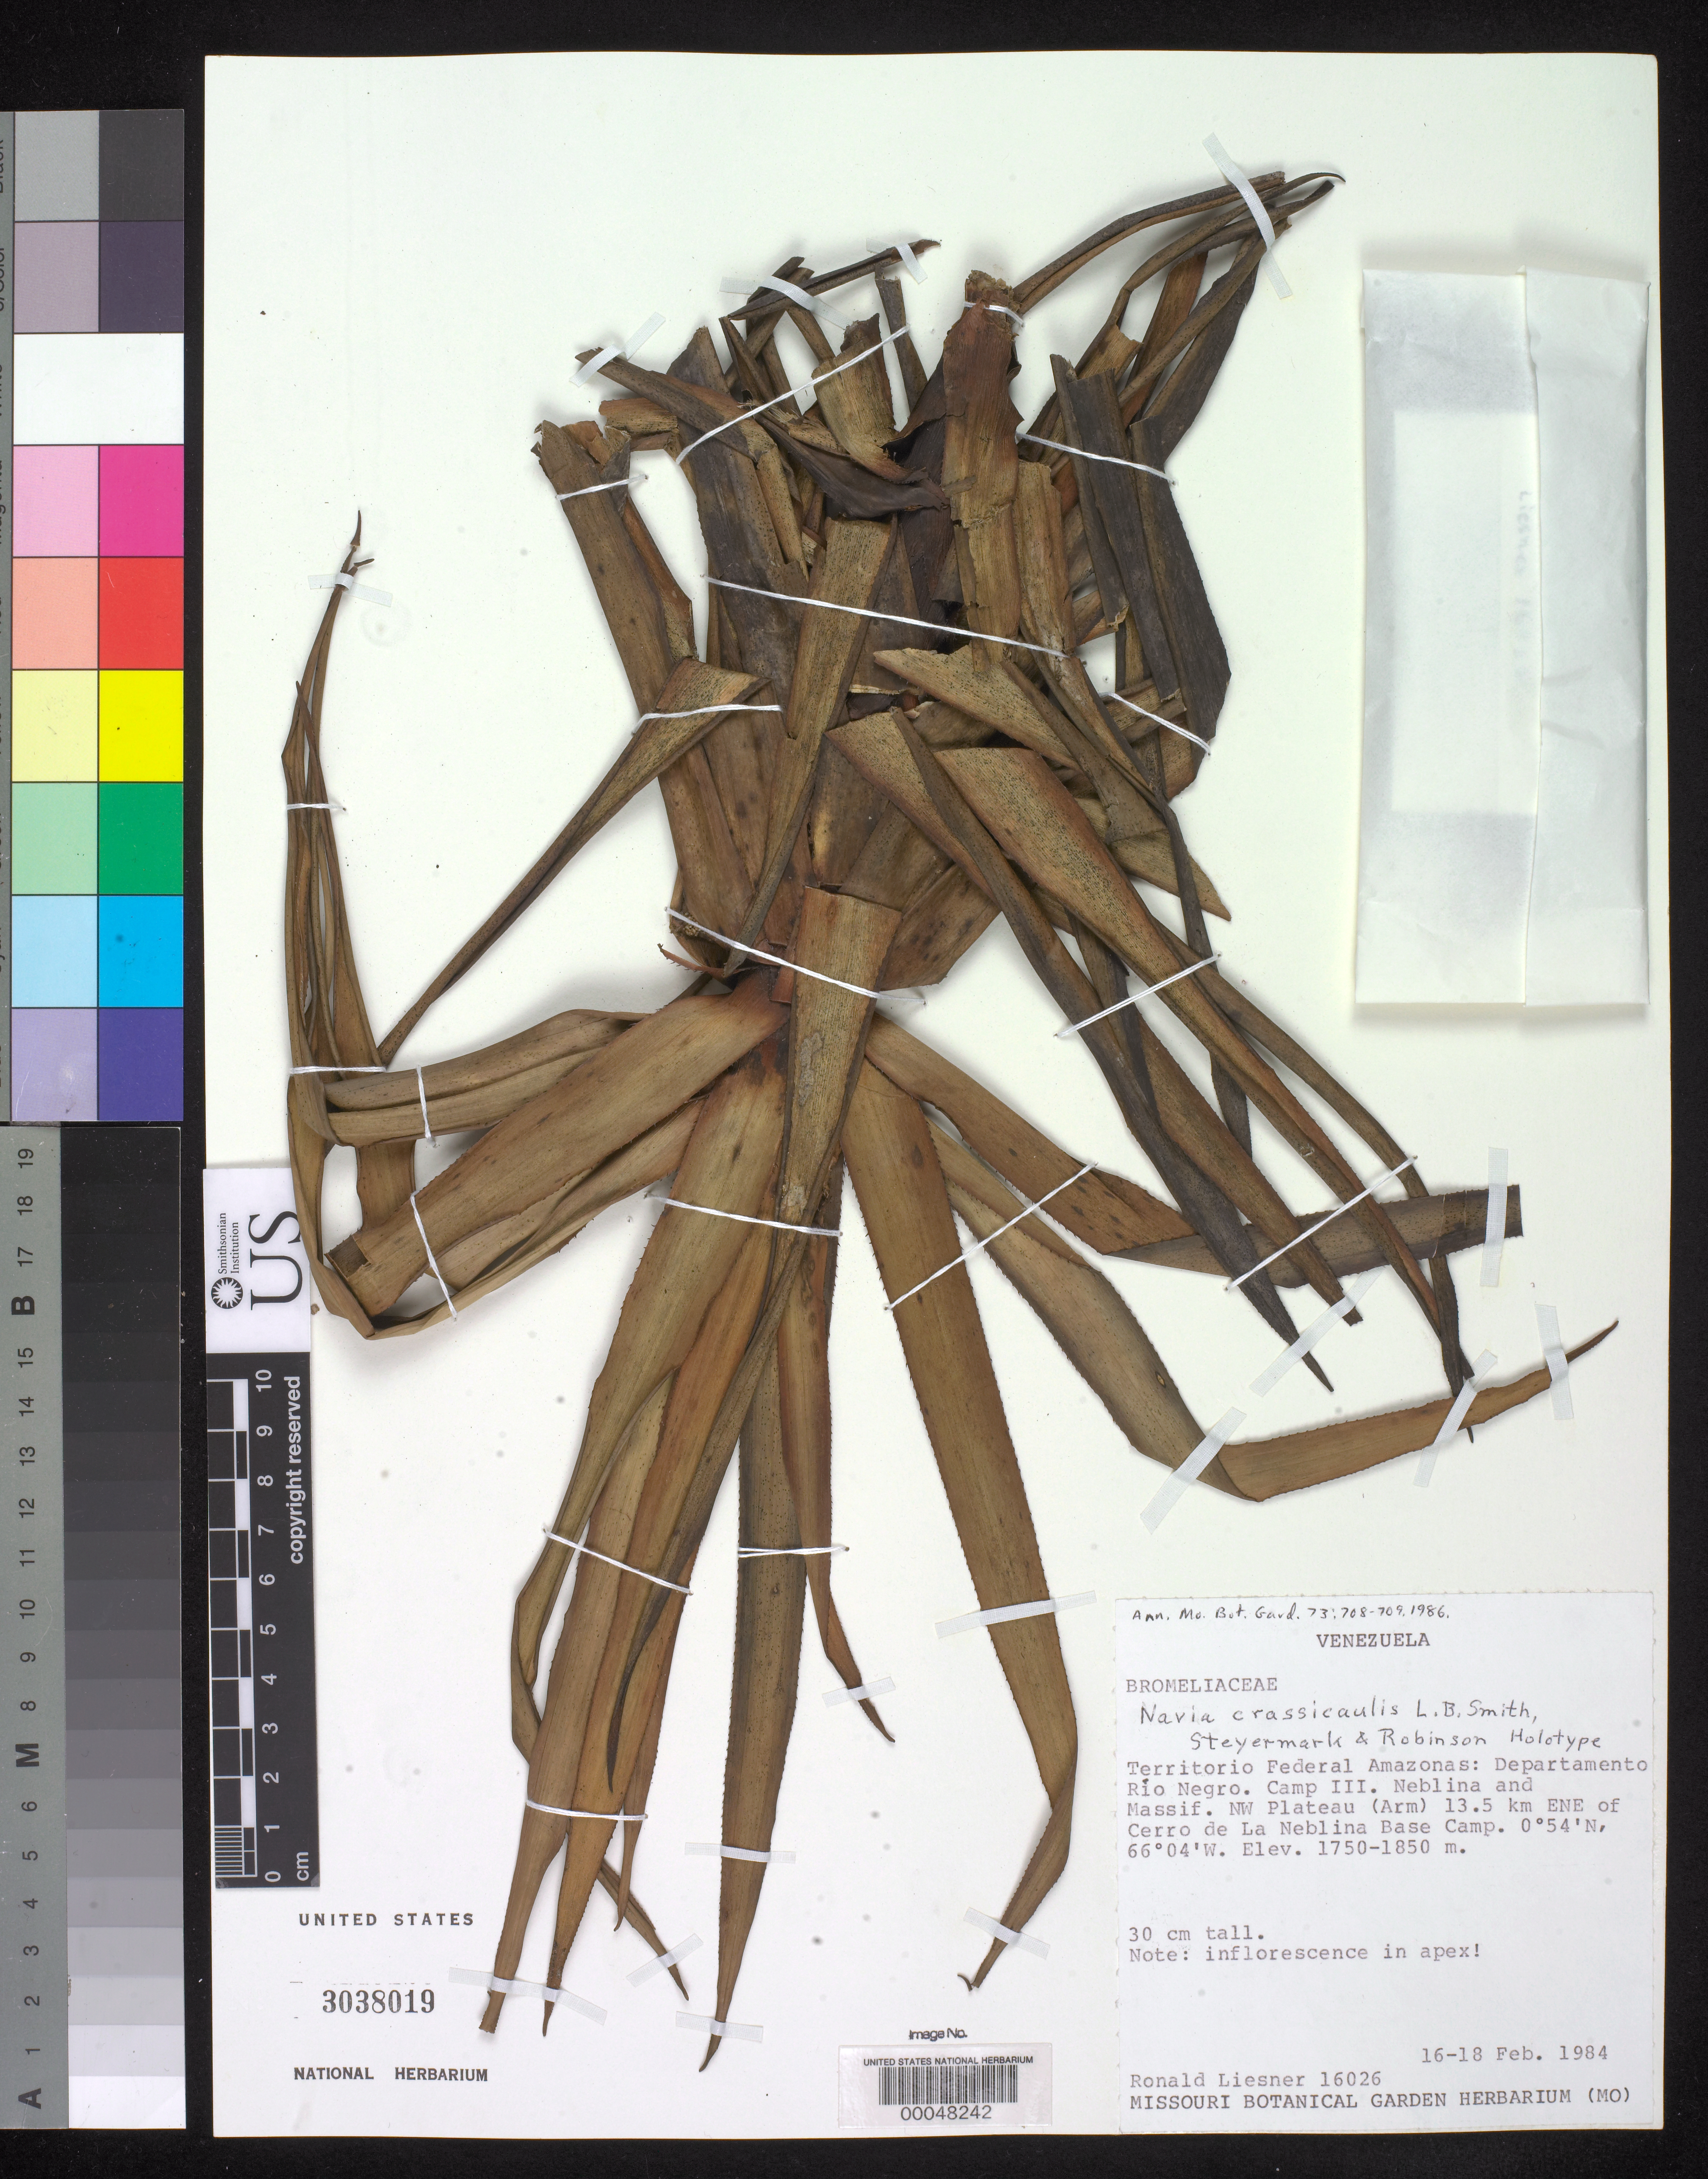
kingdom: Plantae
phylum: Tracheophyta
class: Liliopsida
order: Poales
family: Bromeliaceae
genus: Navia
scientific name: Navia crassicaulis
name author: L.B. Sm.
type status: Holotype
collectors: R. L. Liesner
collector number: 16026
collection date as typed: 16 Feb 1984 to 18 Feb 1984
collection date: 1984-02-16/1984-02-18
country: Venezuela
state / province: Amazonas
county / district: Rio Negro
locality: Camp III. Neblina and massif. NW plateau, 13.5 km ENE of Cerro de La Neblina base camp.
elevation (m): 1750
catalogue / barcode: US 3038019